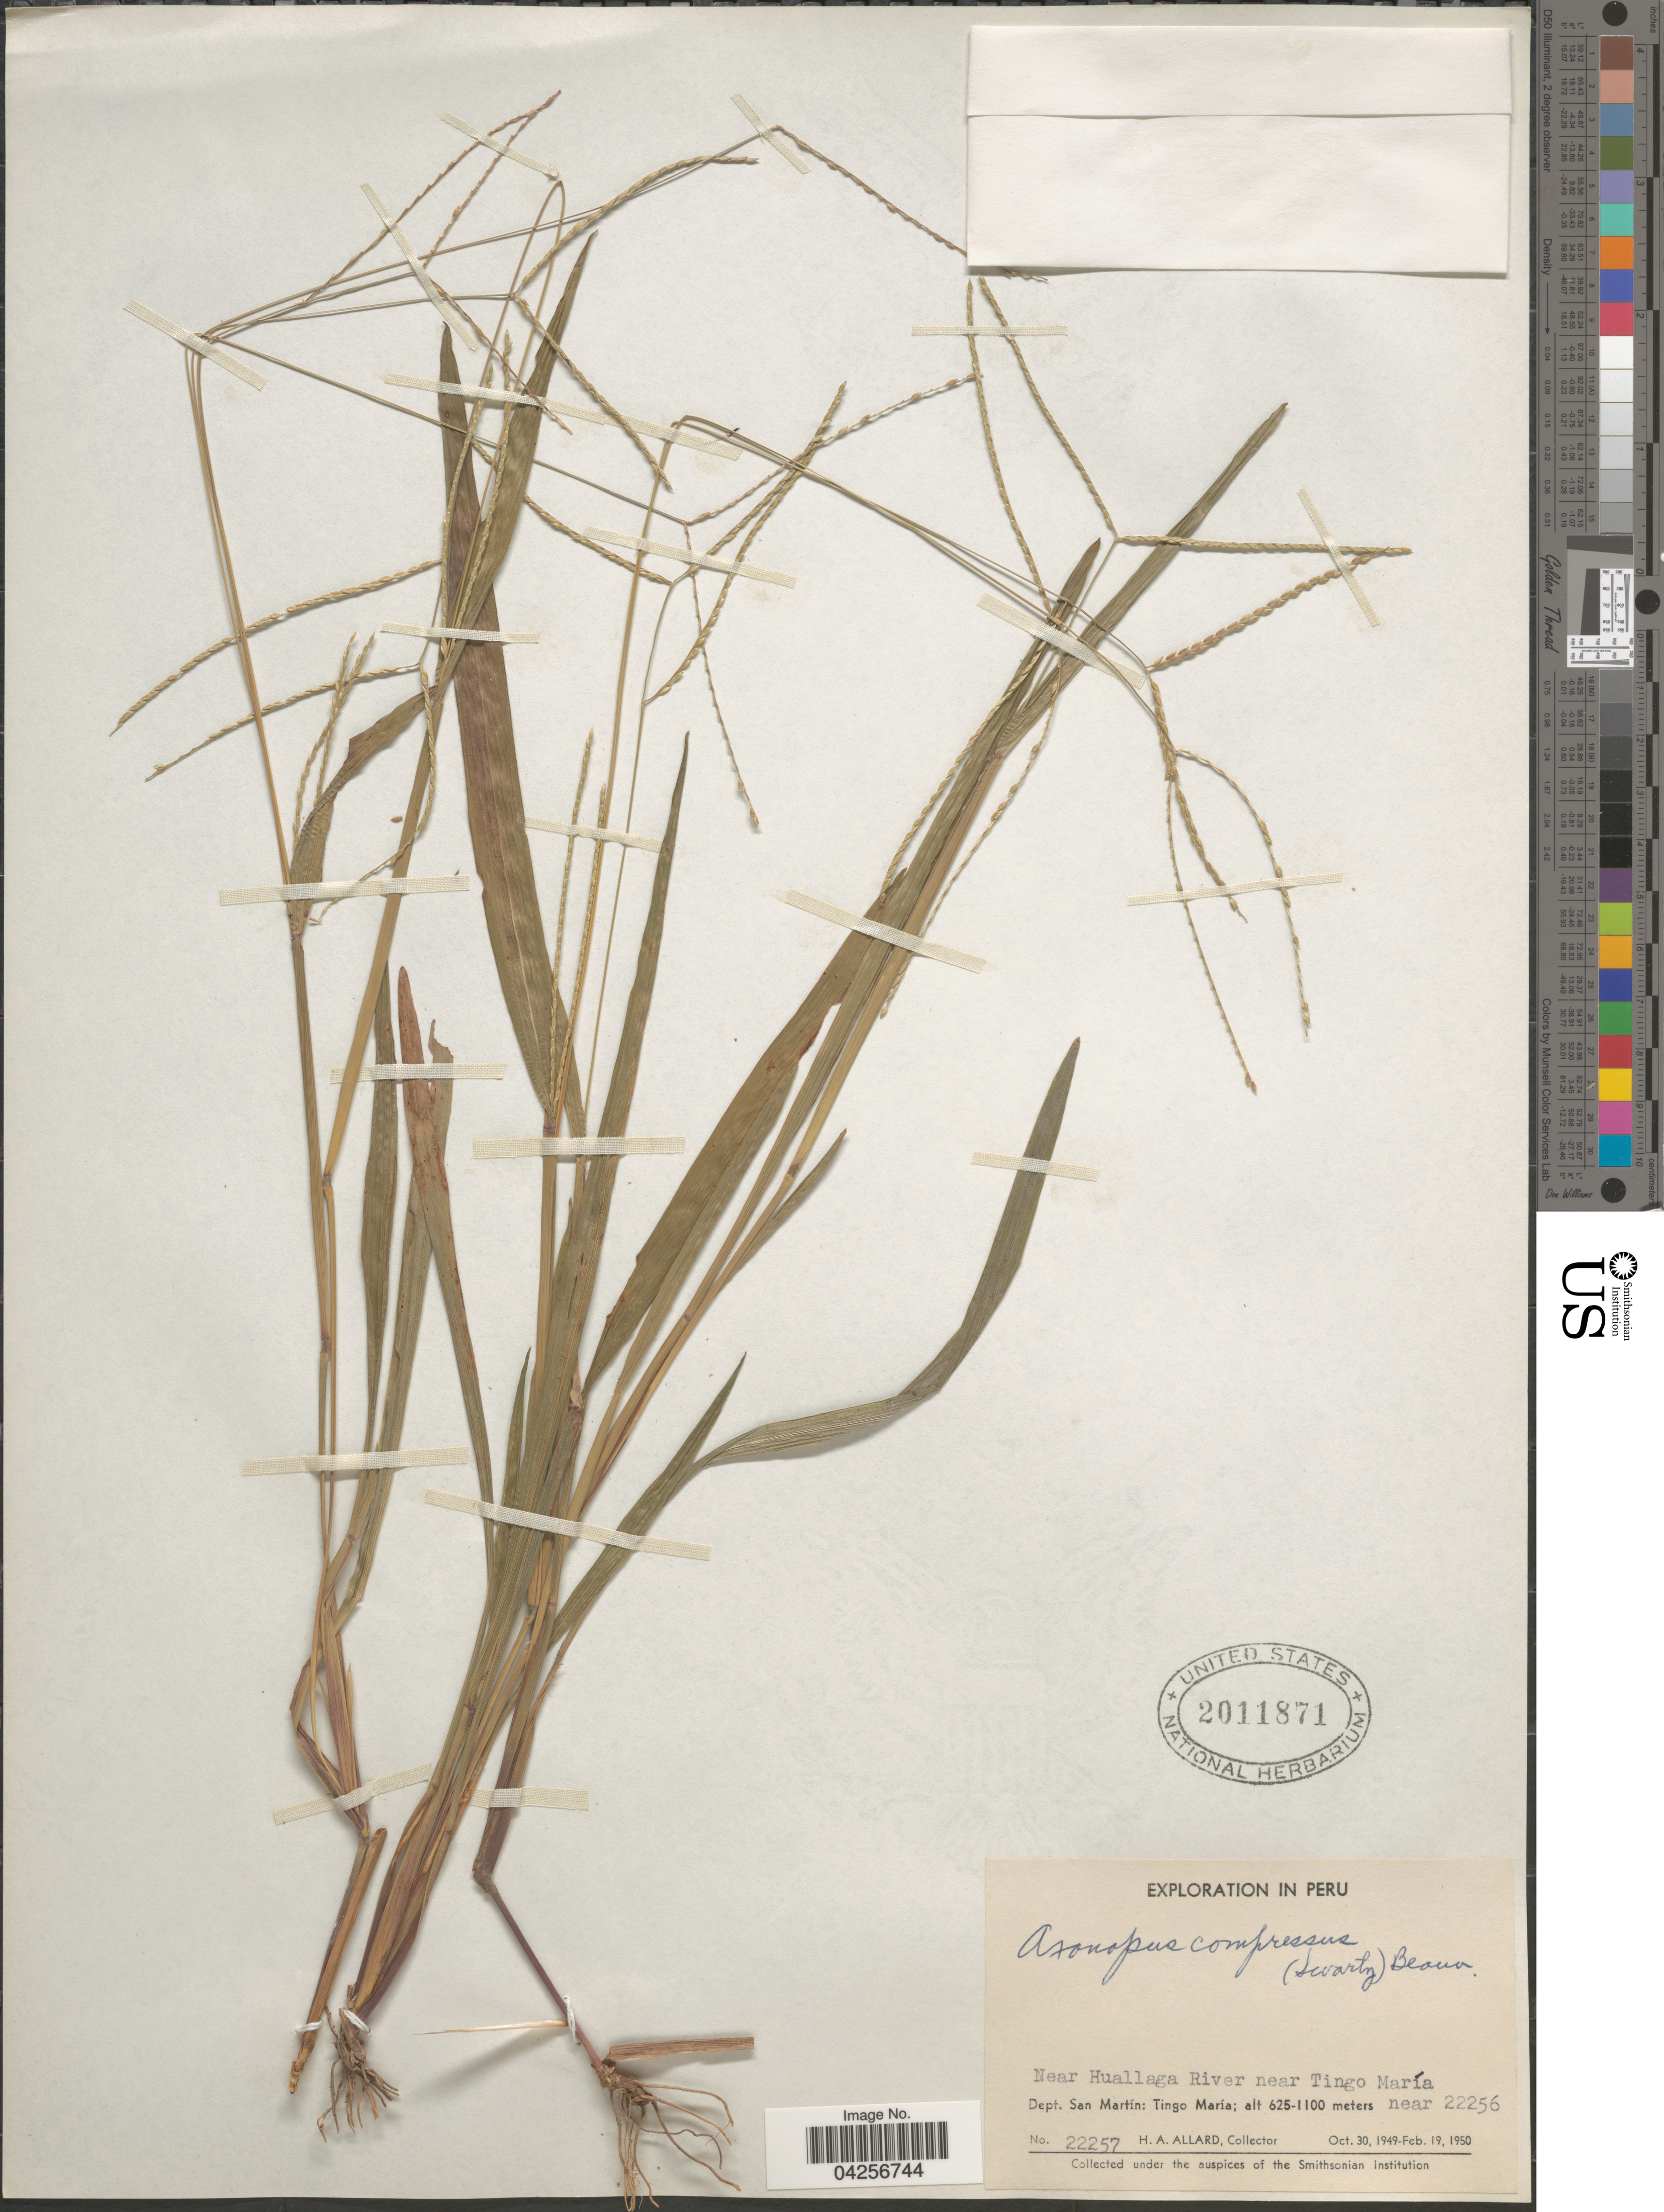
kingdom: Plantae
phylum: Tracheophyta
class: Liliopsida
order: Poales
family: Poaceae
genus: Axonopus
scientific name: Axonopus compressus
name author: (Sw.) P. Beauv.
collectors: H. A. Allard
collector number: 22257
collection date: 1949-10-30/1950-02-19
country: Peru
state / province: San Martín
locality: Near Huallaga River near Tingo María. Dept. San Martín: Tingo María.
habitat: near river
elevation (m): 625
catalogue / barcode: US 2011871